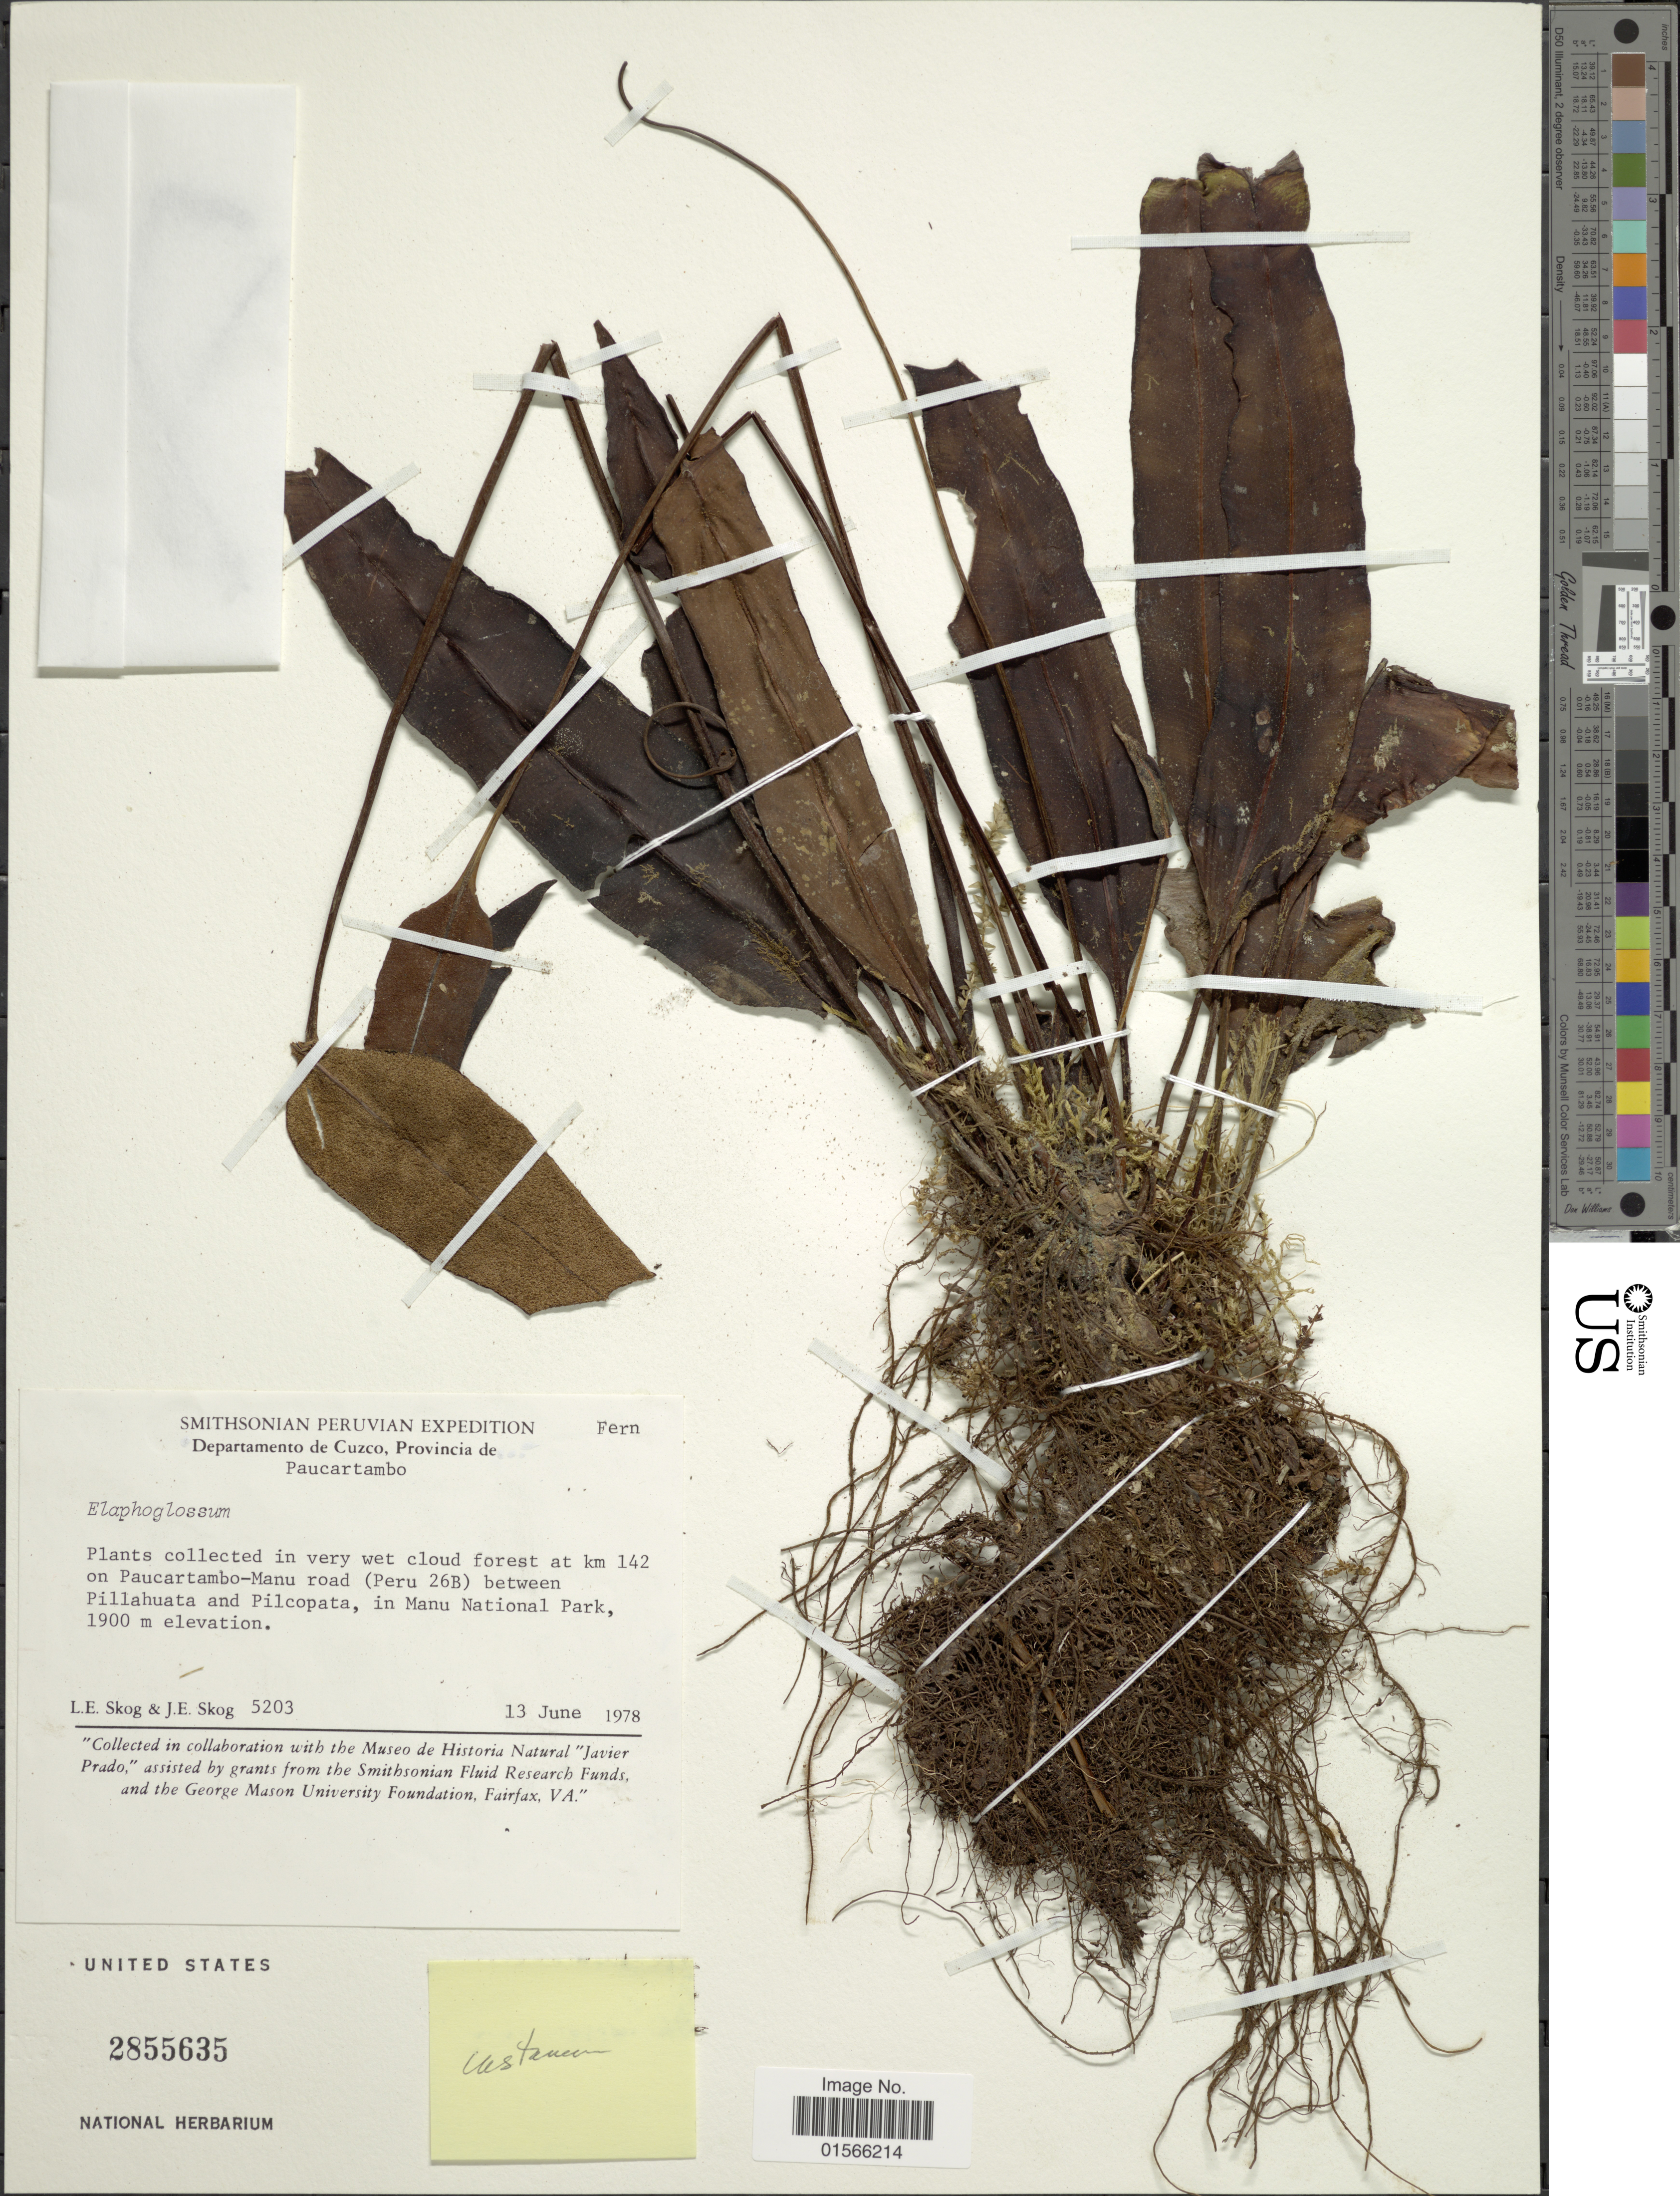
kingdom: Plantae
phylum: Tracheophyta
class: Polypodiopsida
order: Polypodiales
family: Dryopteridaceae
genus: Elaphoglossum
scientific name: Elaphoglossum castaneum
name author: (Baker) Diels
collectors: L. E. Skog & J. E. Skog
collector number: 5203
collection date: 1978-06-13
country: Peru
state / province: Cusco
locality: Departamento de Cuzco, Provincia de Paucartambo, in very wet cloud forest at km 142 on Paucartambo-Manu road (Peru 26B) between Pillahuata and Pilcopata, in Manu National Park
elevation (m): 1900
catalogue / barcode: US 2855635